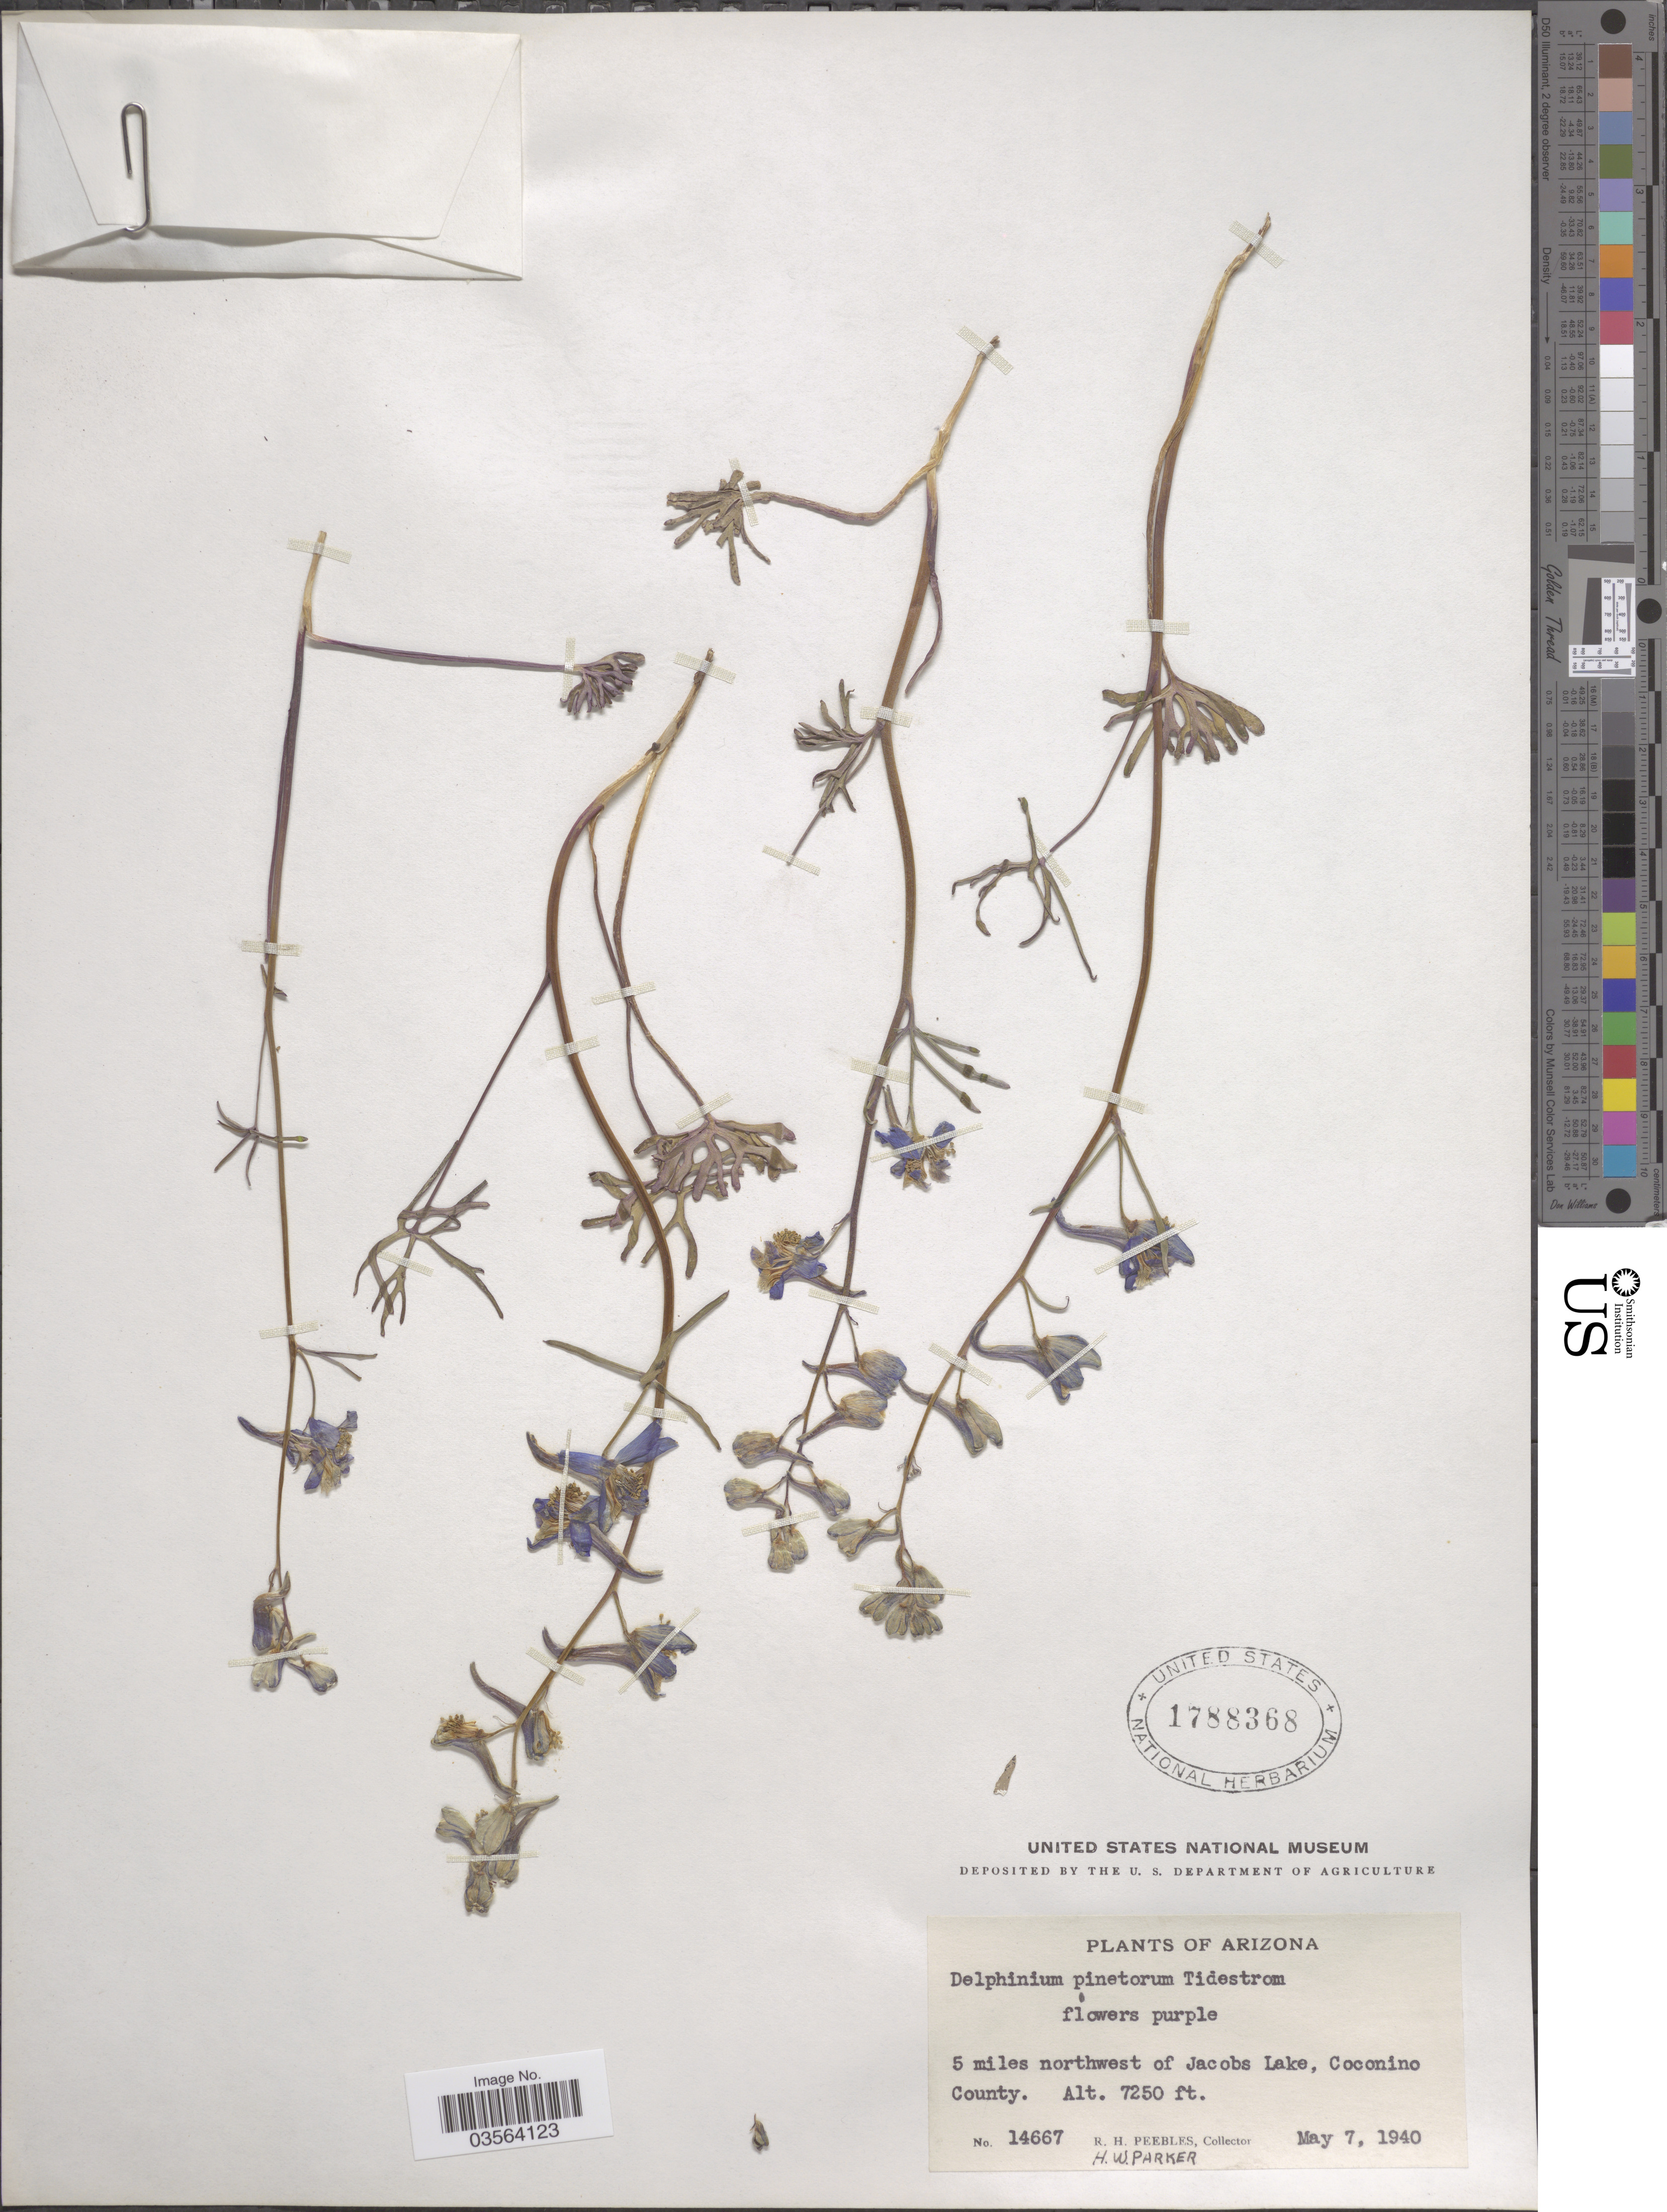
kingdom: Plantae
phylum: Tracheophyta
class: Magnoliopsida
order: Ranunculales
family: Ranunculaceae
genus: Delphinium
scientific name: Delphinium pinetorum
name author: Tidestr.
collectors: R. H. Peebles & H. W. Parker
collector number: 14667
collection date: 1940-05-07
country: United States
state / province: Arizona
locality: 5 miles northwest of Jacobs Lake, Coconino County.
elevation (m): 2210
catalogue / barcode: US 1788368